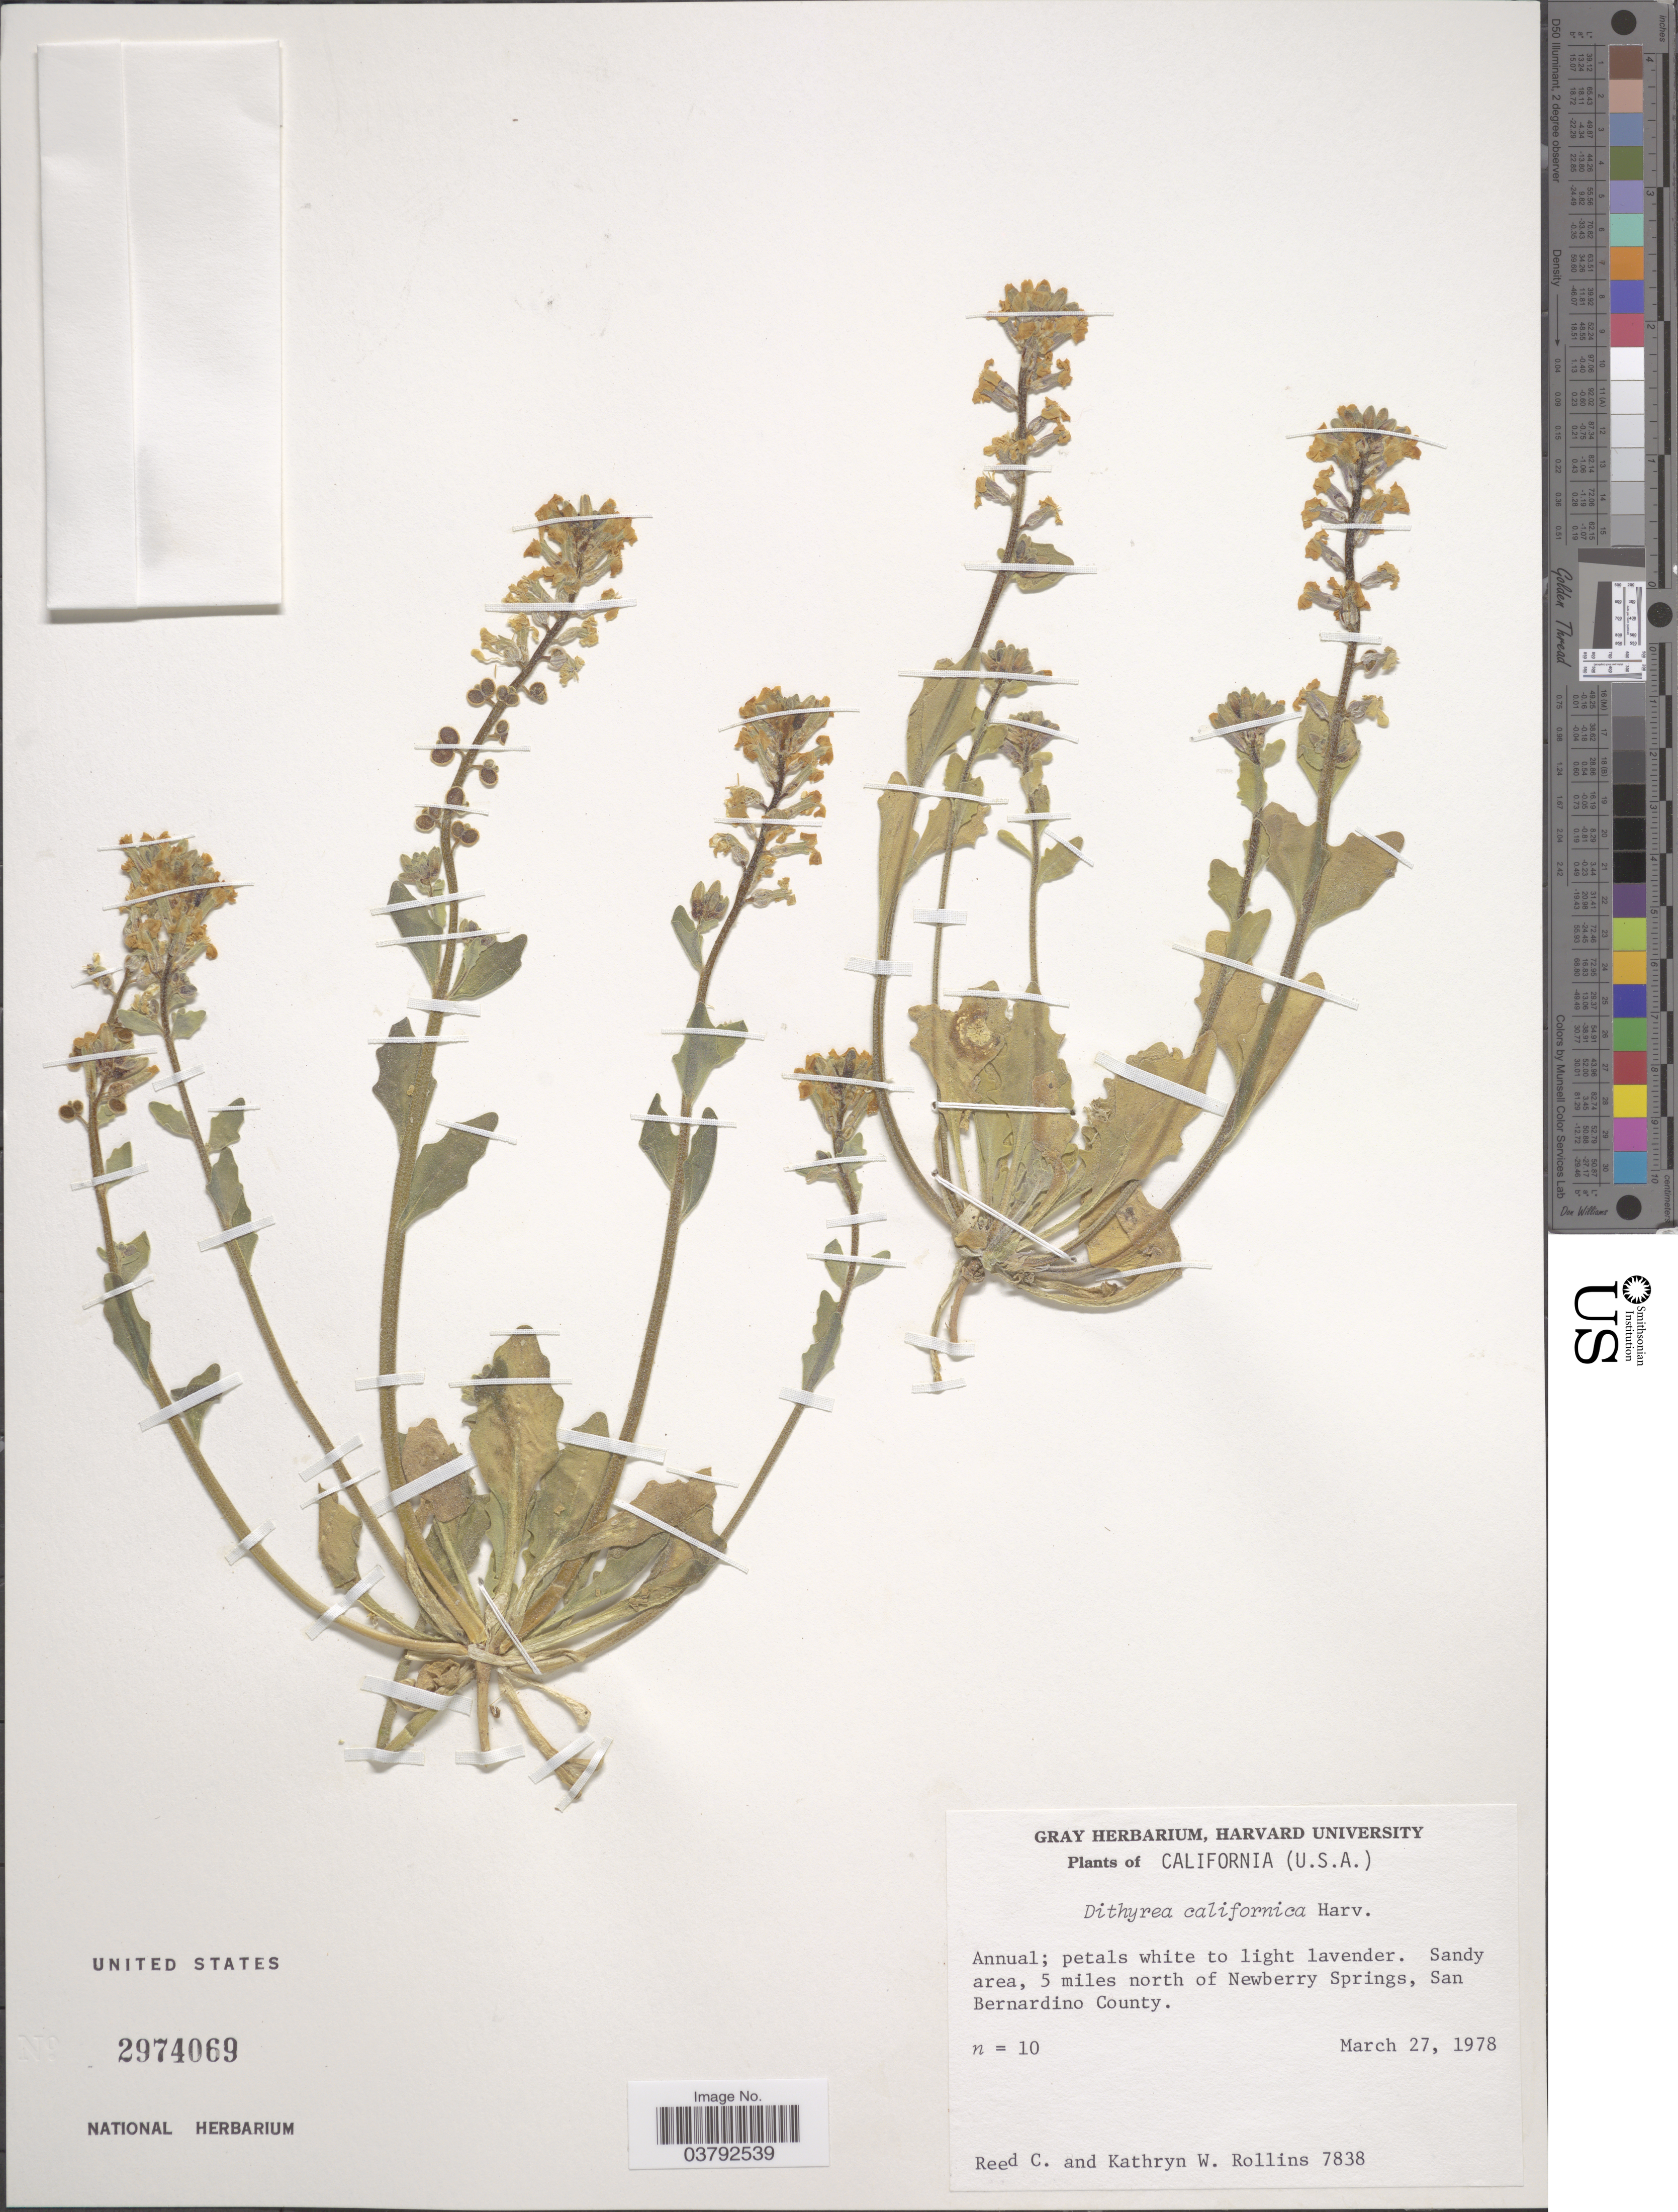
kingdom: Plantae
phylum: Tracheophyta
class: Magnoliopsida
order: Brassicales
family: Brassicaceae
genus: Dithyrea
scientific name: Dithyrea californica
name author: Harv.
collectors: R. C. Rollins & K. W. Rollins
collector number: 7838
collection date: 1978-03-27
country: United States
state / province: California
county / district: San Bernardino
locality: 5 miles north of Newberry Springs, San Bernardino County.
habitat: sandy area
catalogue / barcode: US 2974069